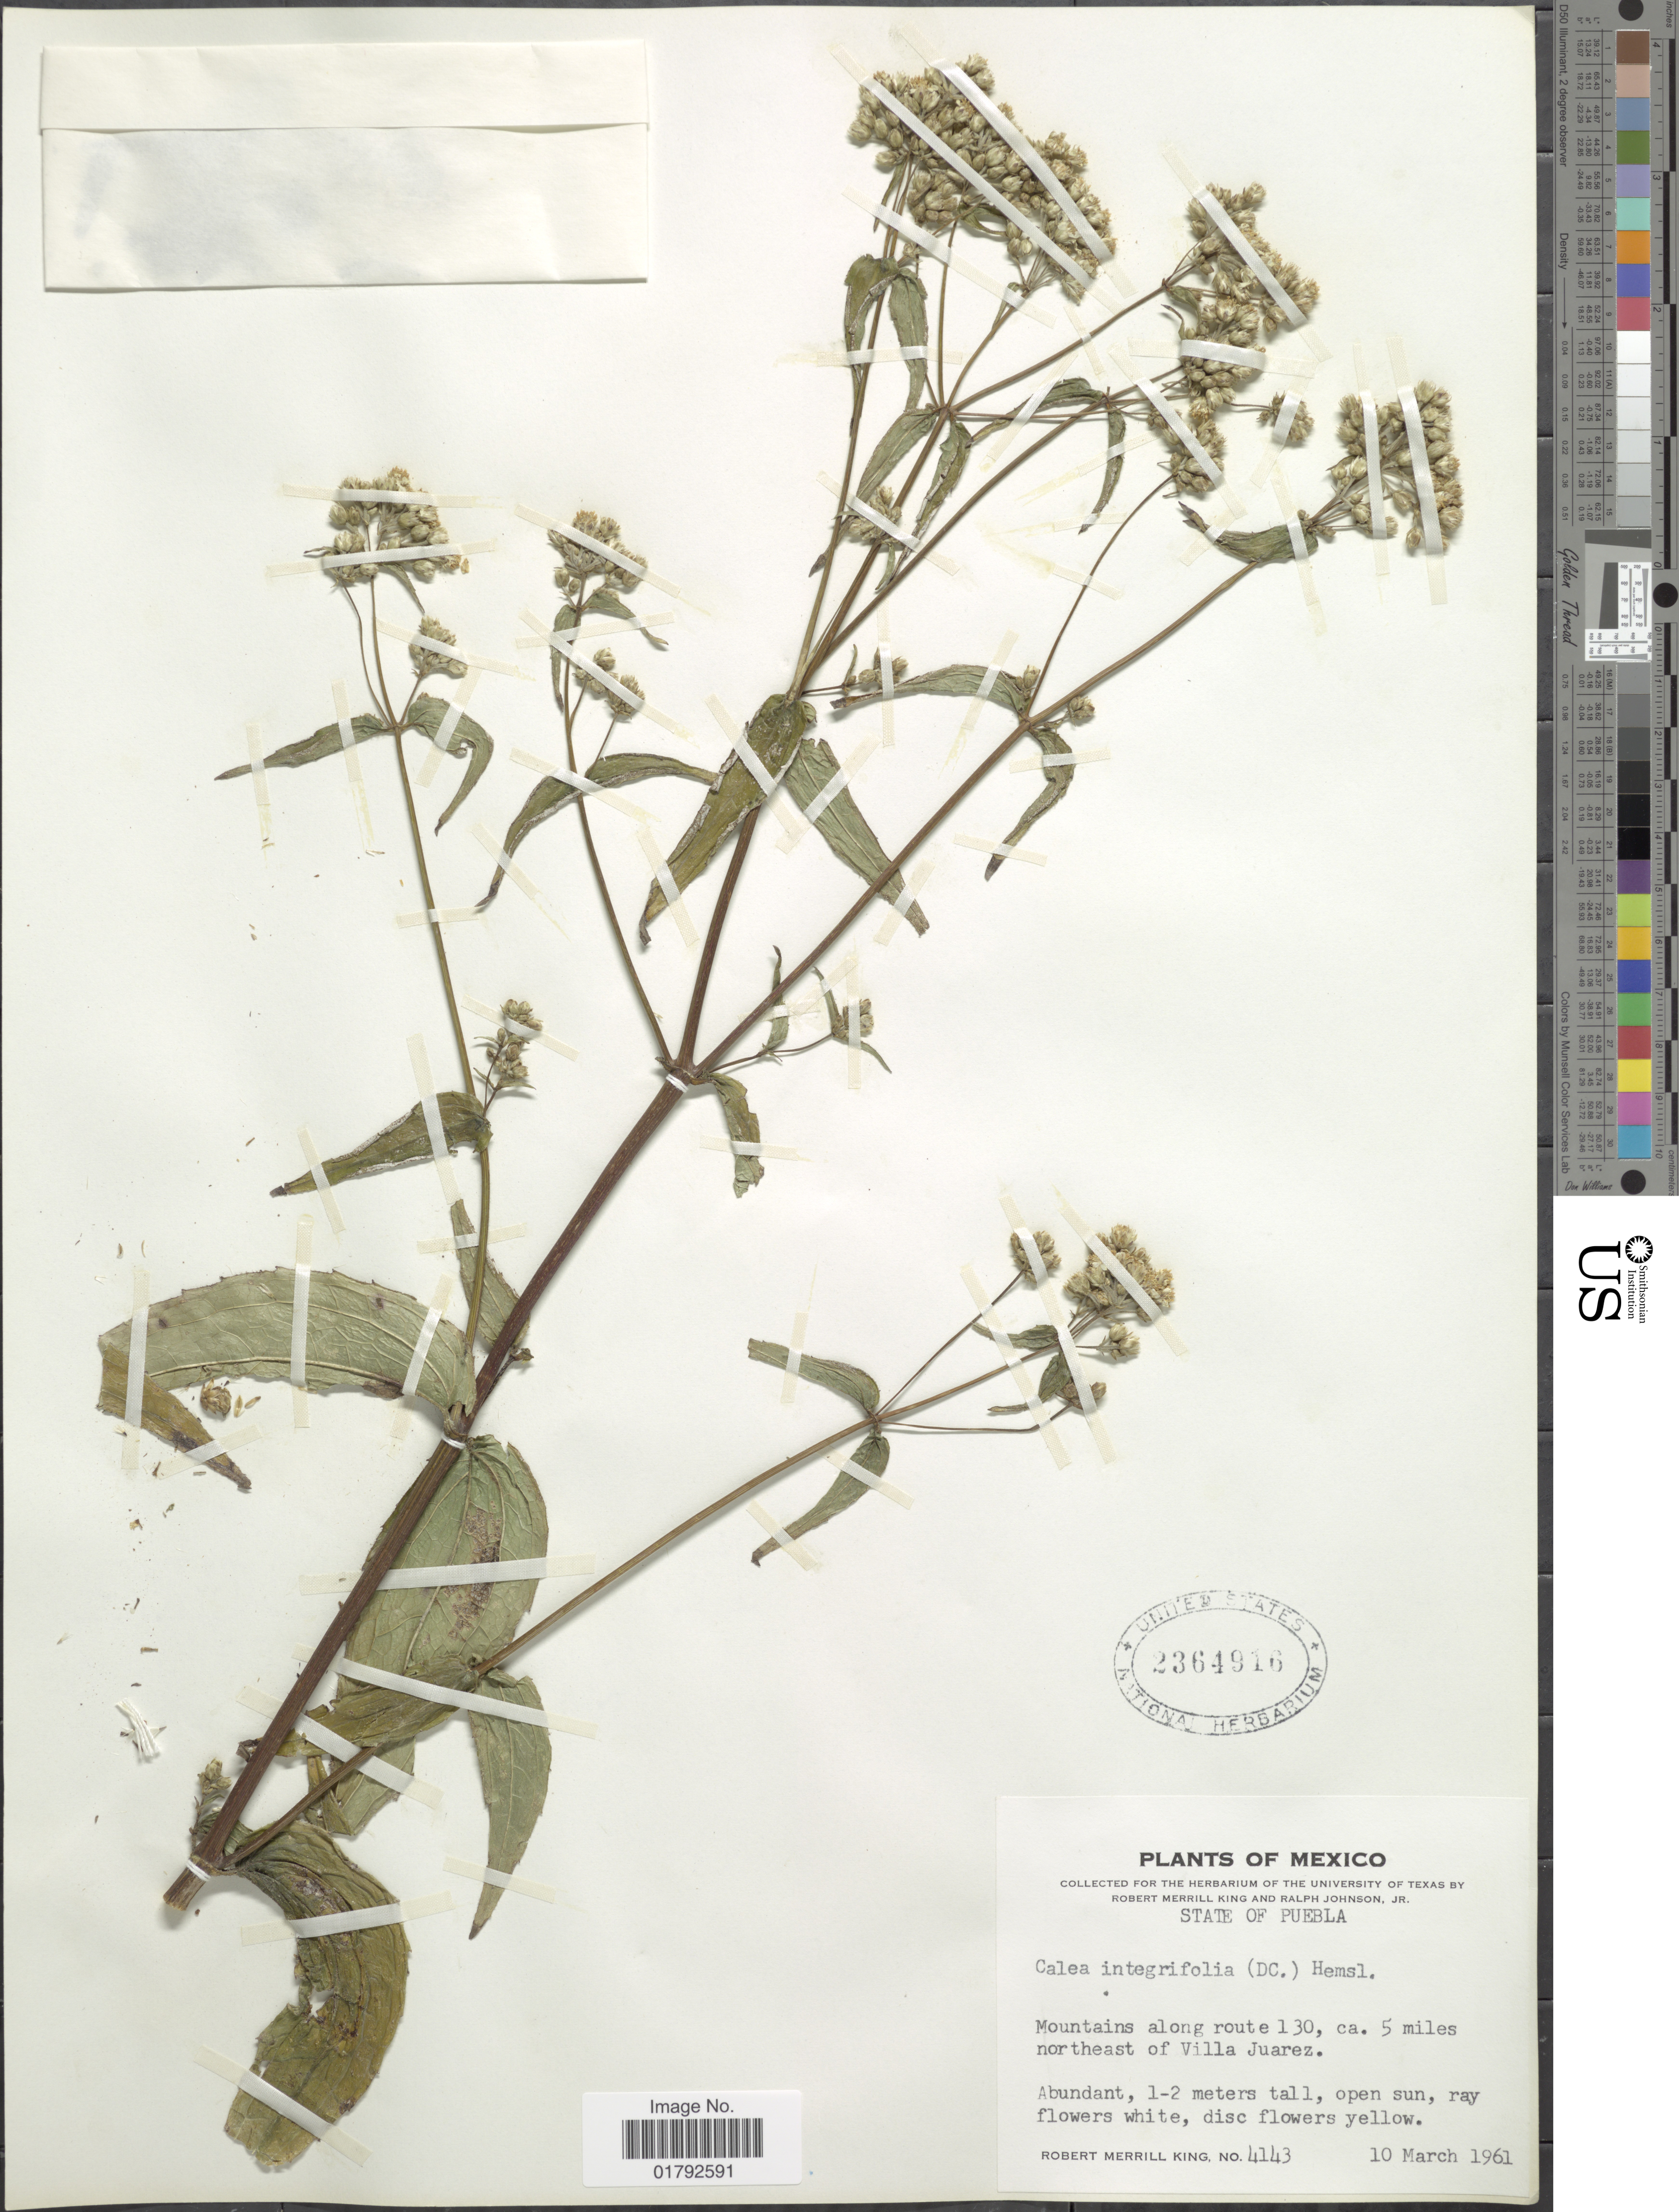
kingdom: Plantae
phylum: Tracheophyta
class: Magnoliopsida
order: Asterales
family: Asteraceae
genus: Alloispermum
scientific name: Alloispermum integrifolium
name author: (DC.) H. Rob.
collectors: R. M. King & R. Johnson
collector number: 4143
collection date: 1961-03-10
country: Mexico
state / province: Puebla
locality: Mountains along route 130, ca. 5 miles northeast of Villa Juarez.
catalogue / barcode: US 2364916